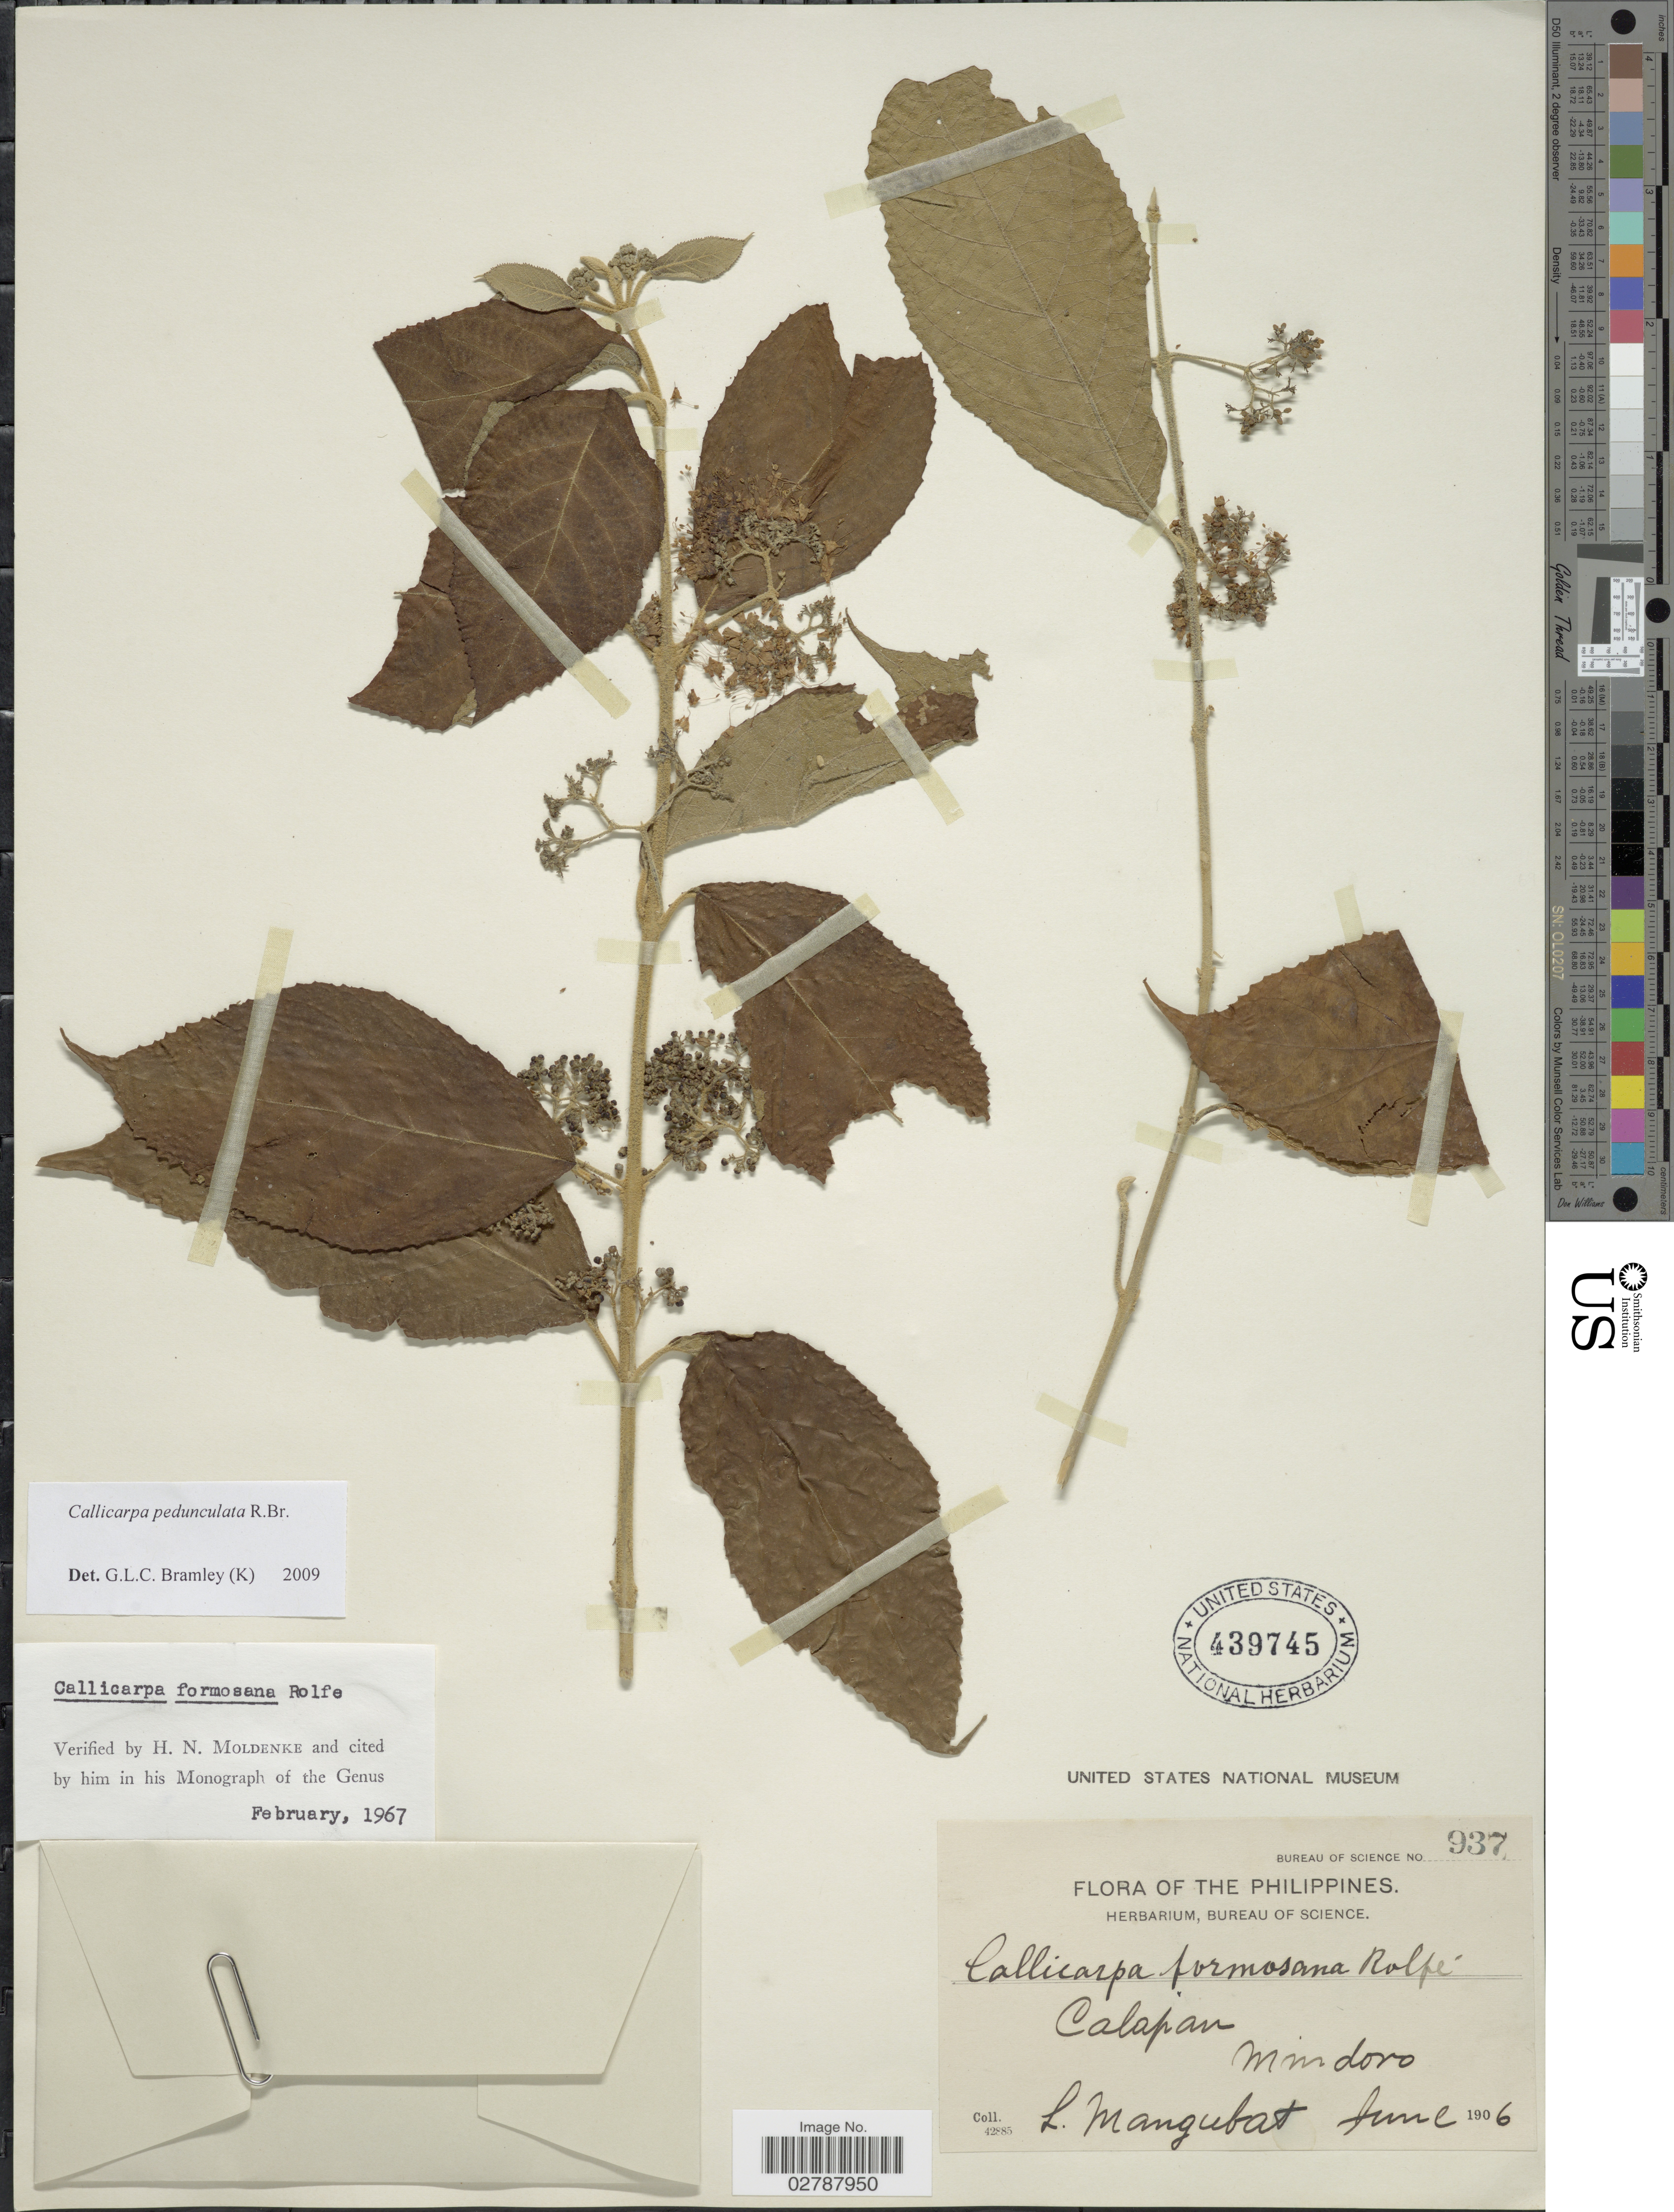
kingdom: Plantae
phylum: Tracheophyta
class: Magnoliopsida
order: Lamiales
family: Lamiaceae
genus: Callicarpa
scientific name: Callicarpa pedunculata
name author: R. Br.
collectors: L. Mangubat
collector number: Bureau of Science937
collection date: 1906-06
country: Philippines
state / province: Mimaropa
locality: Calapan, Mindoro.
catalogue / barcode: US 439745